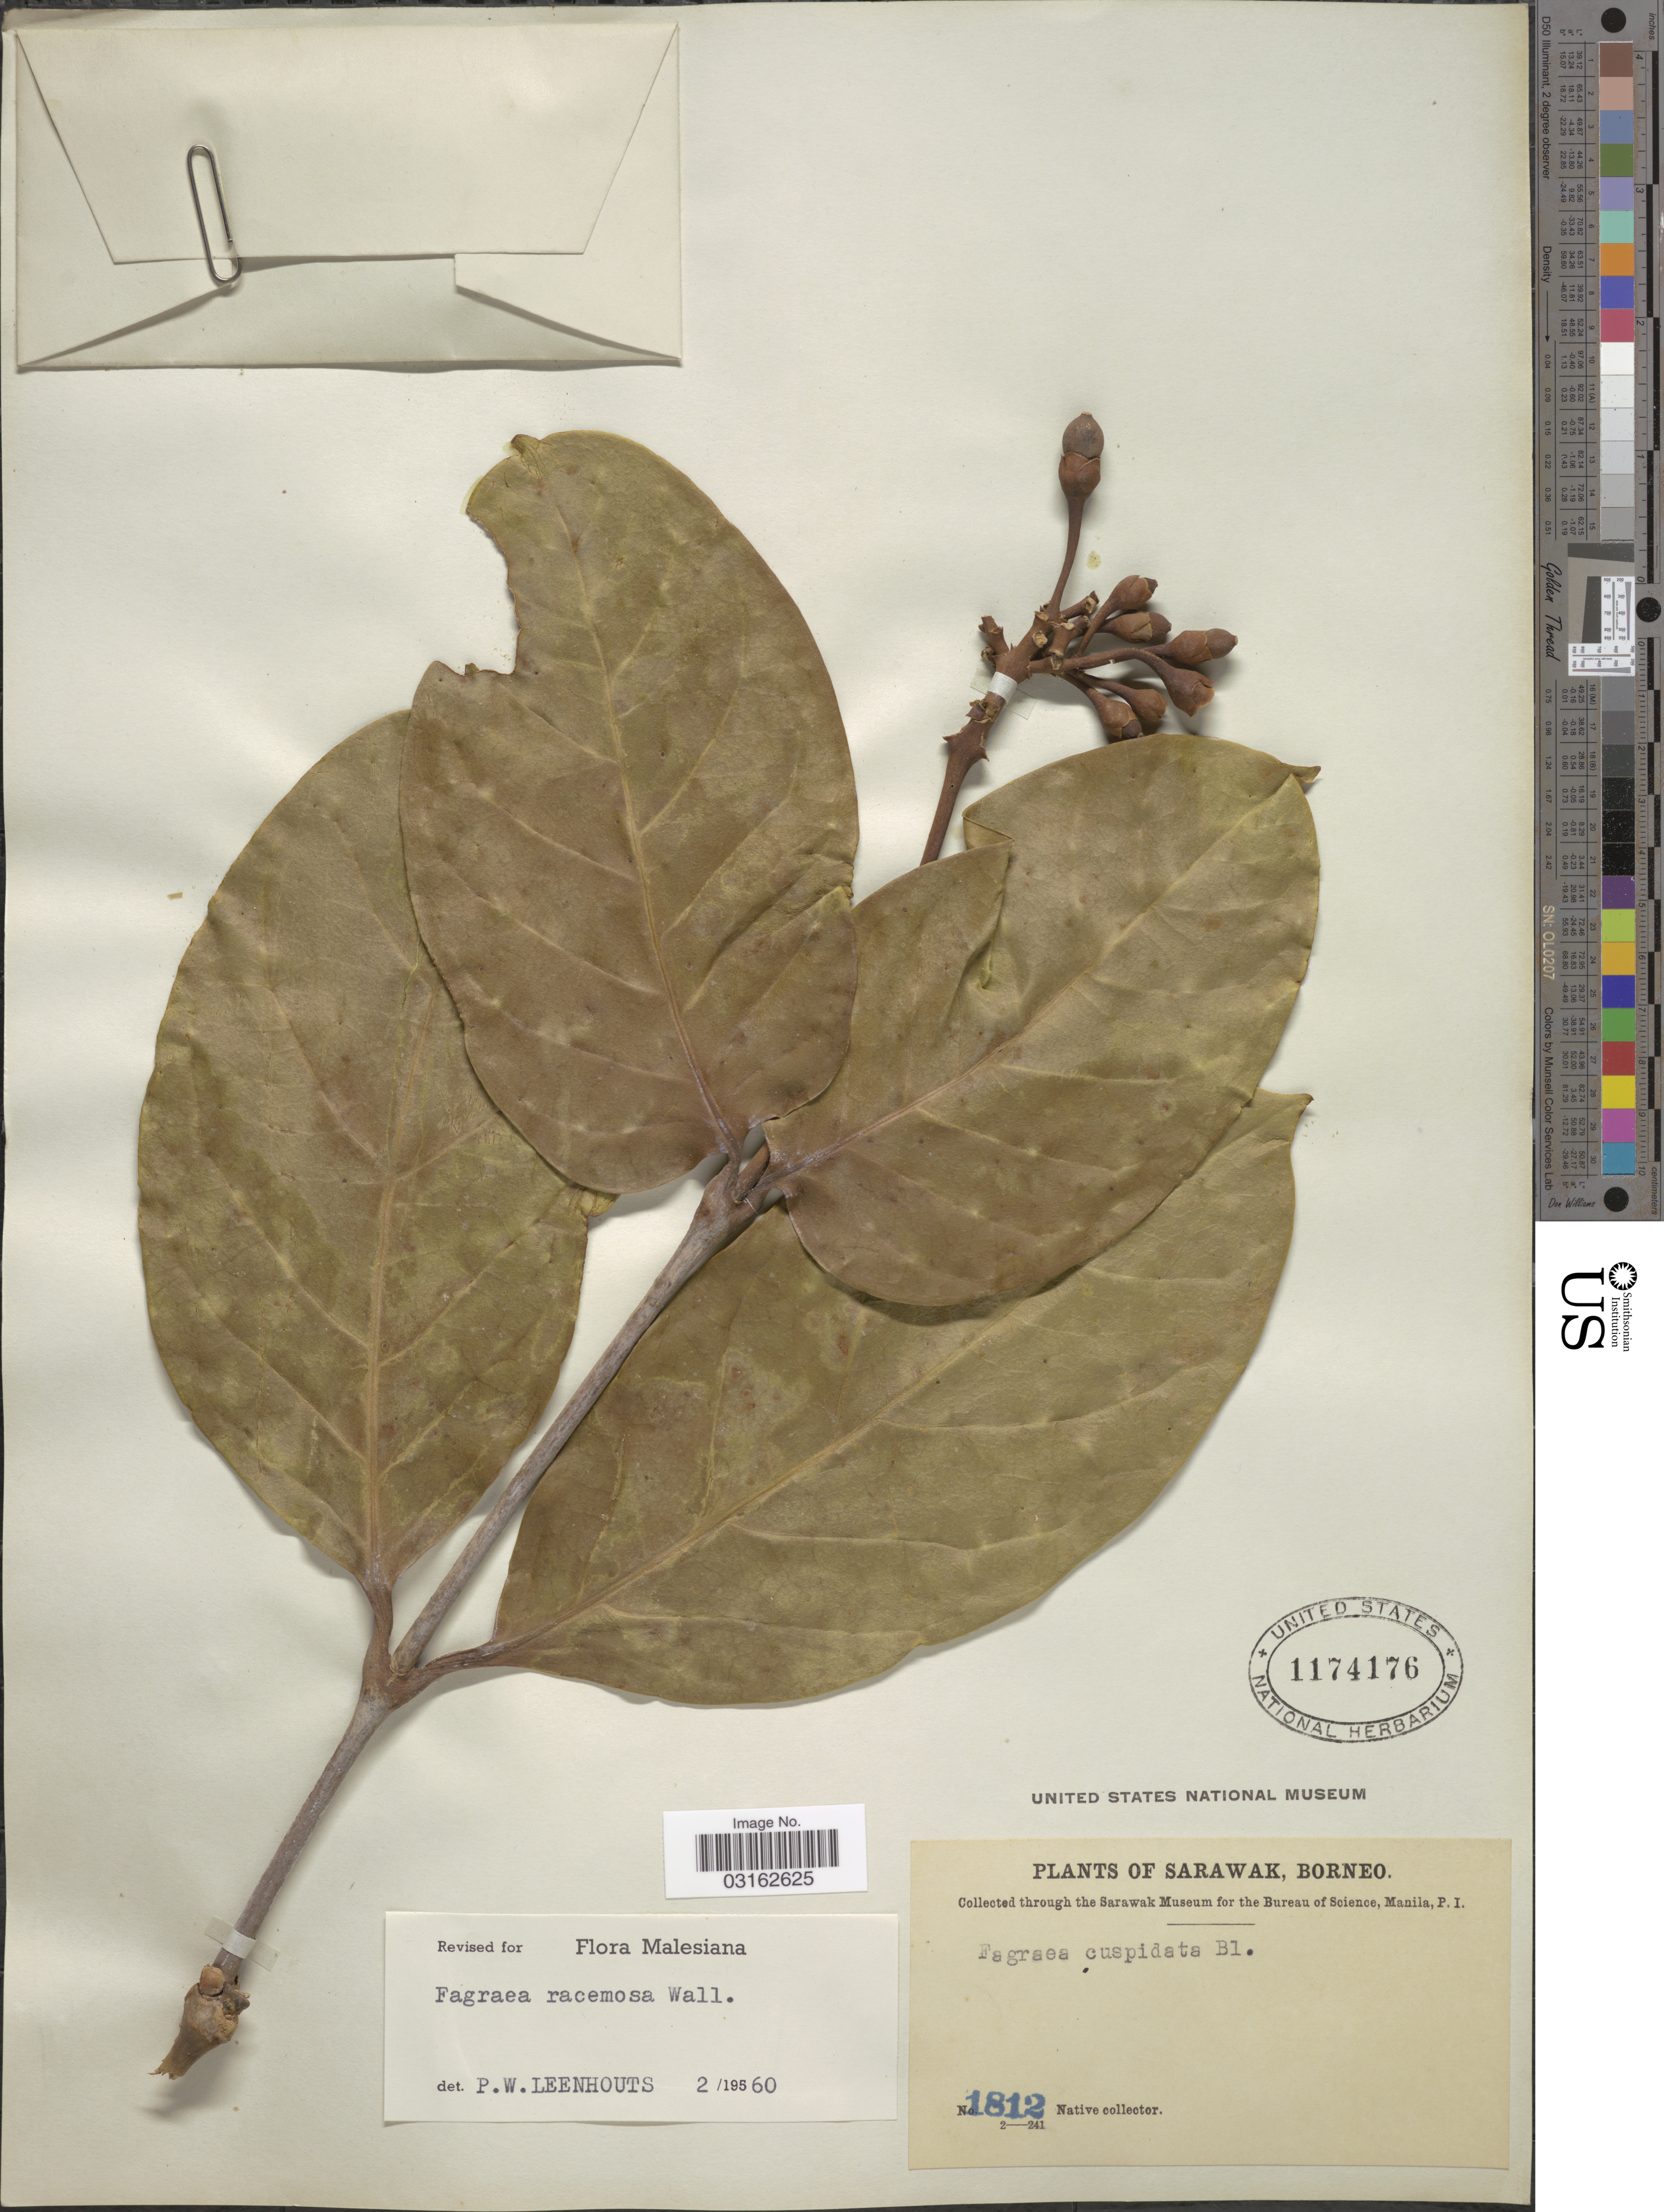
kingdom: Plantae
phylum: Tracheophyta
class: Magnoliopsida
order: Gentianales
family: Gentianaceae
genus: Fagraea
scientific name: Fagraea racemosa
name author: Jack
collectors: Native collector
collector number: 1812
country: Malaysia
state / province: Sarawak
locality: Borneo.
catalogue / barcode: US 1174176